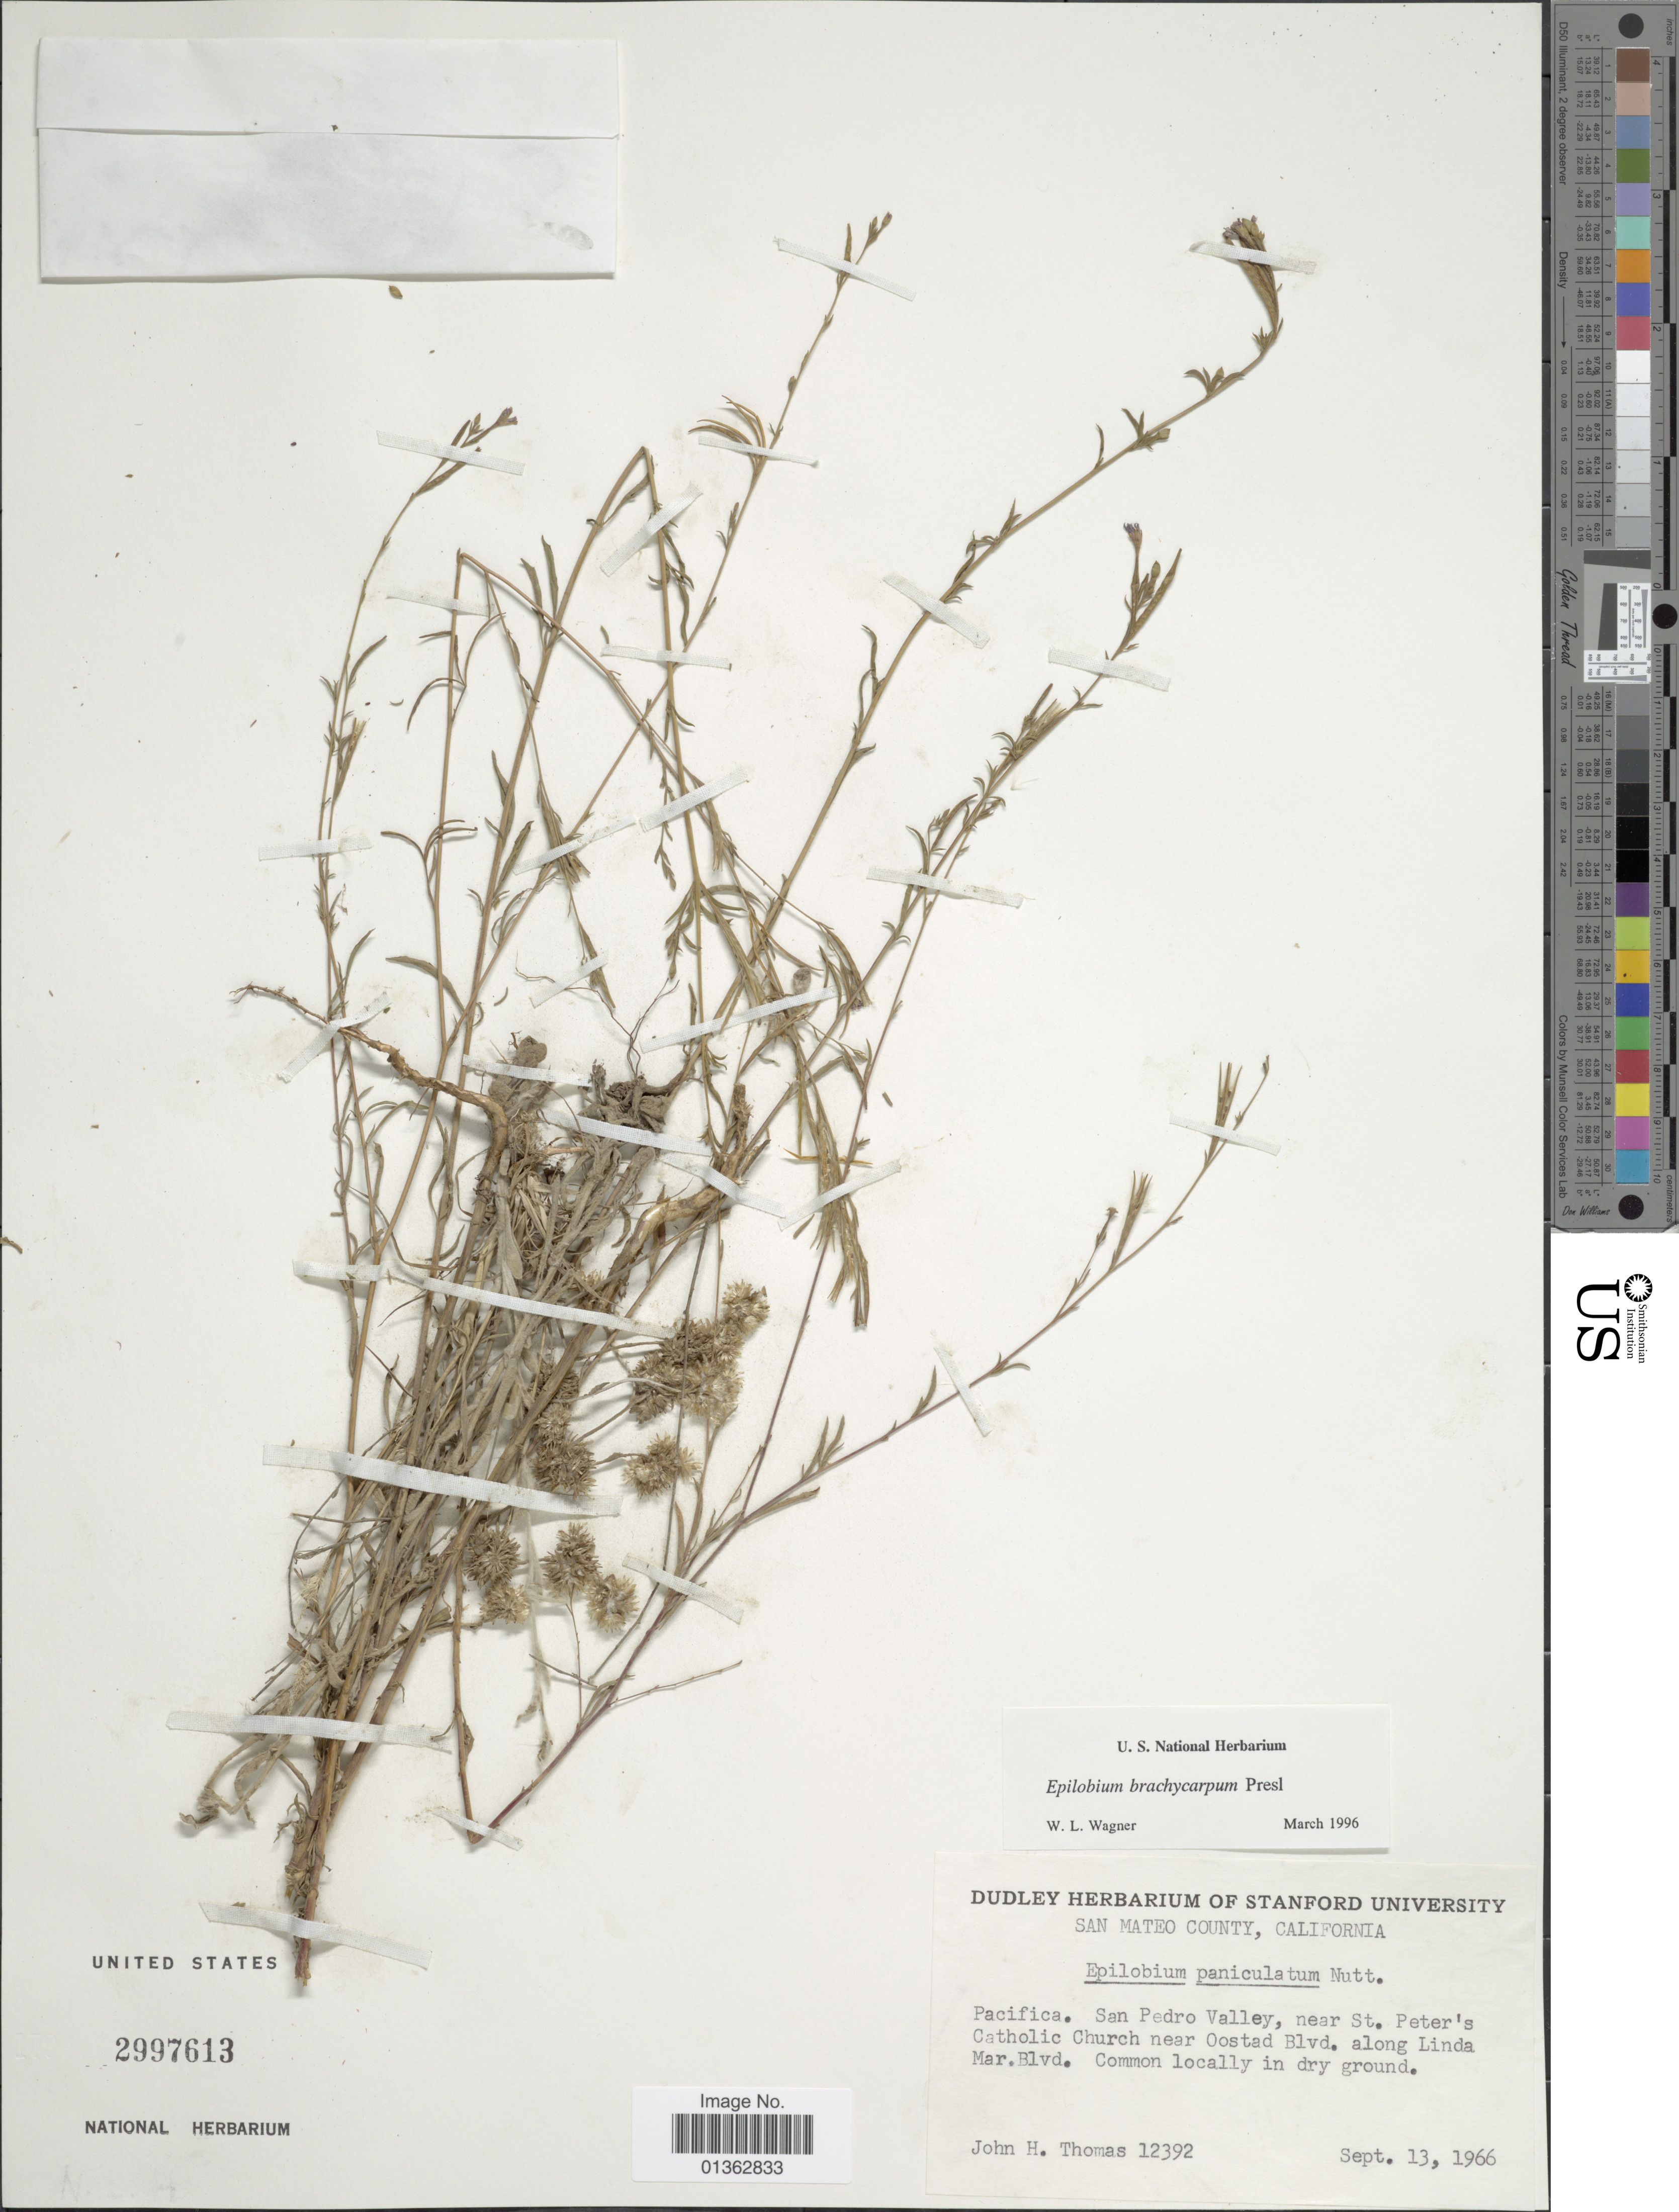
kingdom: Plantae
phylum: Tracheophyta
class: Magnoliopsida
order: Myrtales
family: Onagraceae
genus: Epilobium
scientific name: Epilobium brachycarpum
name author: C. Presl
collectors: J. H. Thomas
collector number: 12392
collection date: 1966-09-13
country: United States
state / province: California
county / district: San Mateo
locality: San Mateo County. Pacifica. San Pedro Valley, near St. Peter's Catholic Church near Oostad Blvd. along Linda Mar. Blvd.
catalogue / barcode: US 2997613